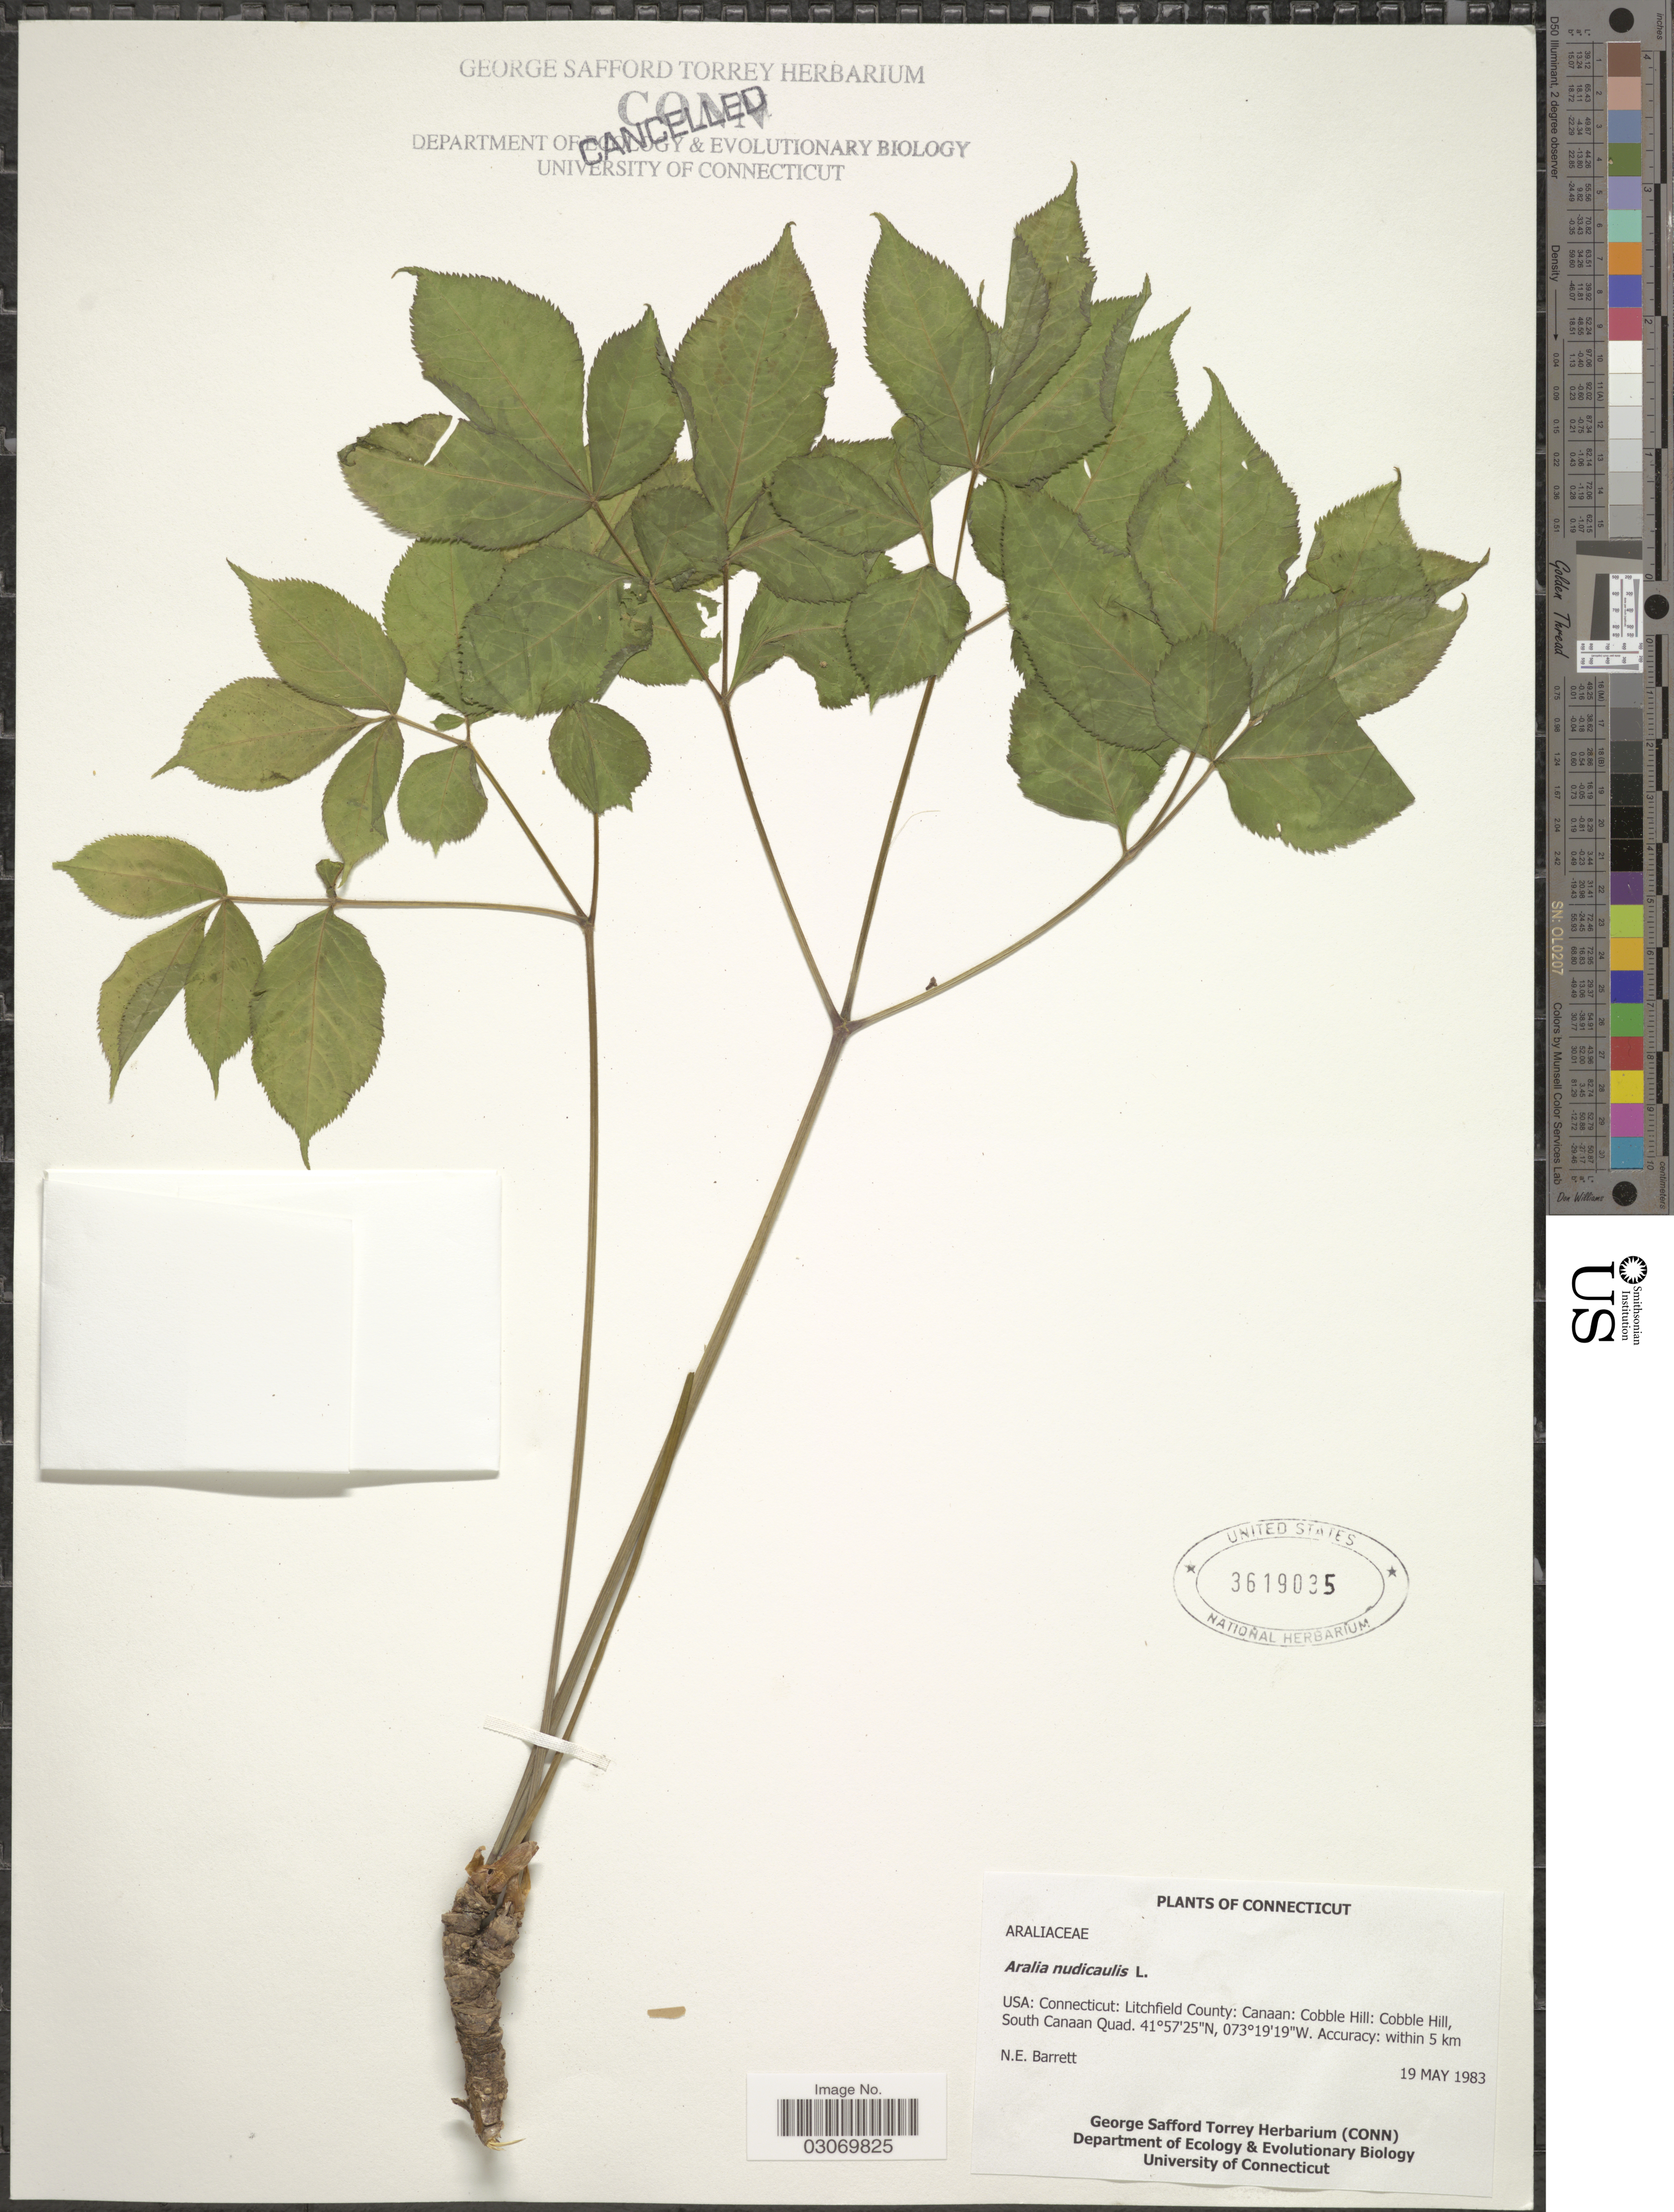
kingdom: Plantae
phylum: Tracheophyta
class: Magnoliopsida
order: Apiales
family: Araliaceae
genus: Aralia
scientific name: Aralia nudicaulis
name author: L.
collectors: N. Barrett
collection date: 1983-05-19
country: United States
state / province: Connecticut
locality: Litchfield County: Canaan: Cobble Hill, Cobble HIll, South Canaan Quad, Accuracy: within 5 km.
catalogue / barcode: US 3619035